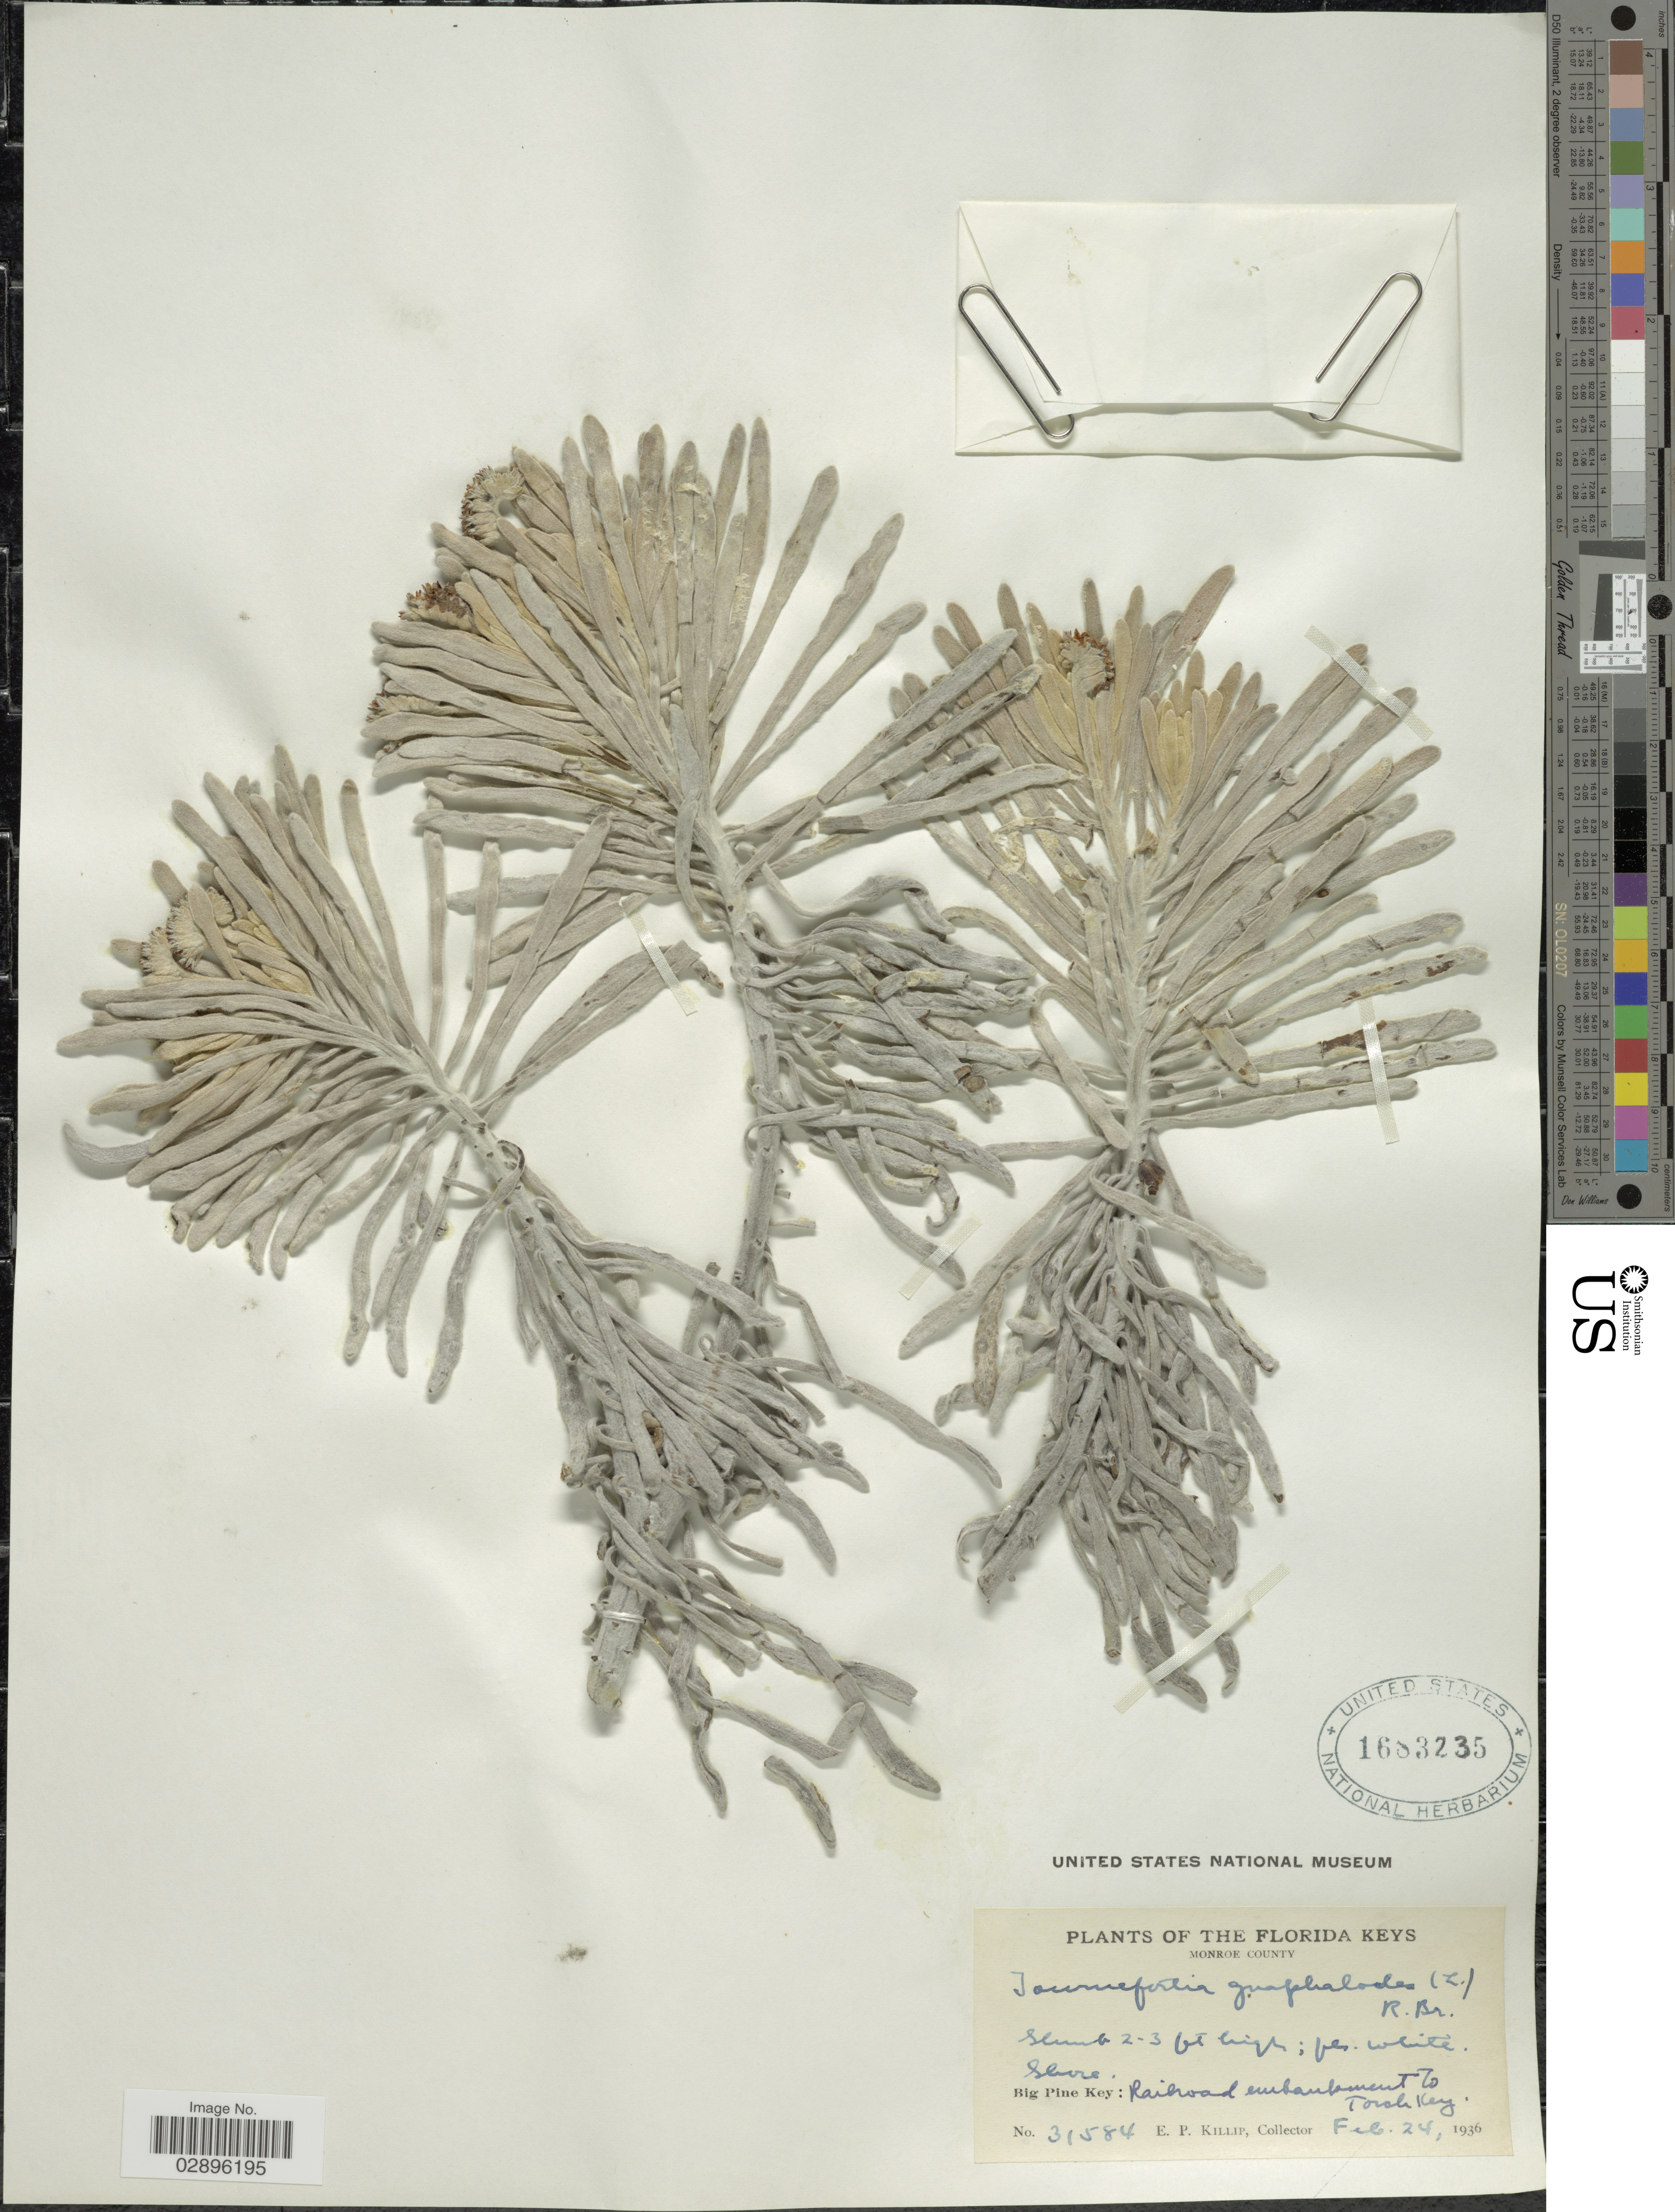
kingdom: Plantae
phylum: Tracheophyta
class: Magnoliopsida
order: Boraginales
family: Heliotropiaceae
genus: Tournefortia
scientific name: Tournefortia gnaphalodes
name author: (L.) R. Br. ex Roem. & Schult.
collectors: E. P. Killip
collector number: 31584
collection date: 1936-02-24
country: United States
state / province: Florida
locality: The Florida Keys. Monroe County. Big Pine Key: Railroad embankment to Torch Key.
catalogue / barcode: US 1683235